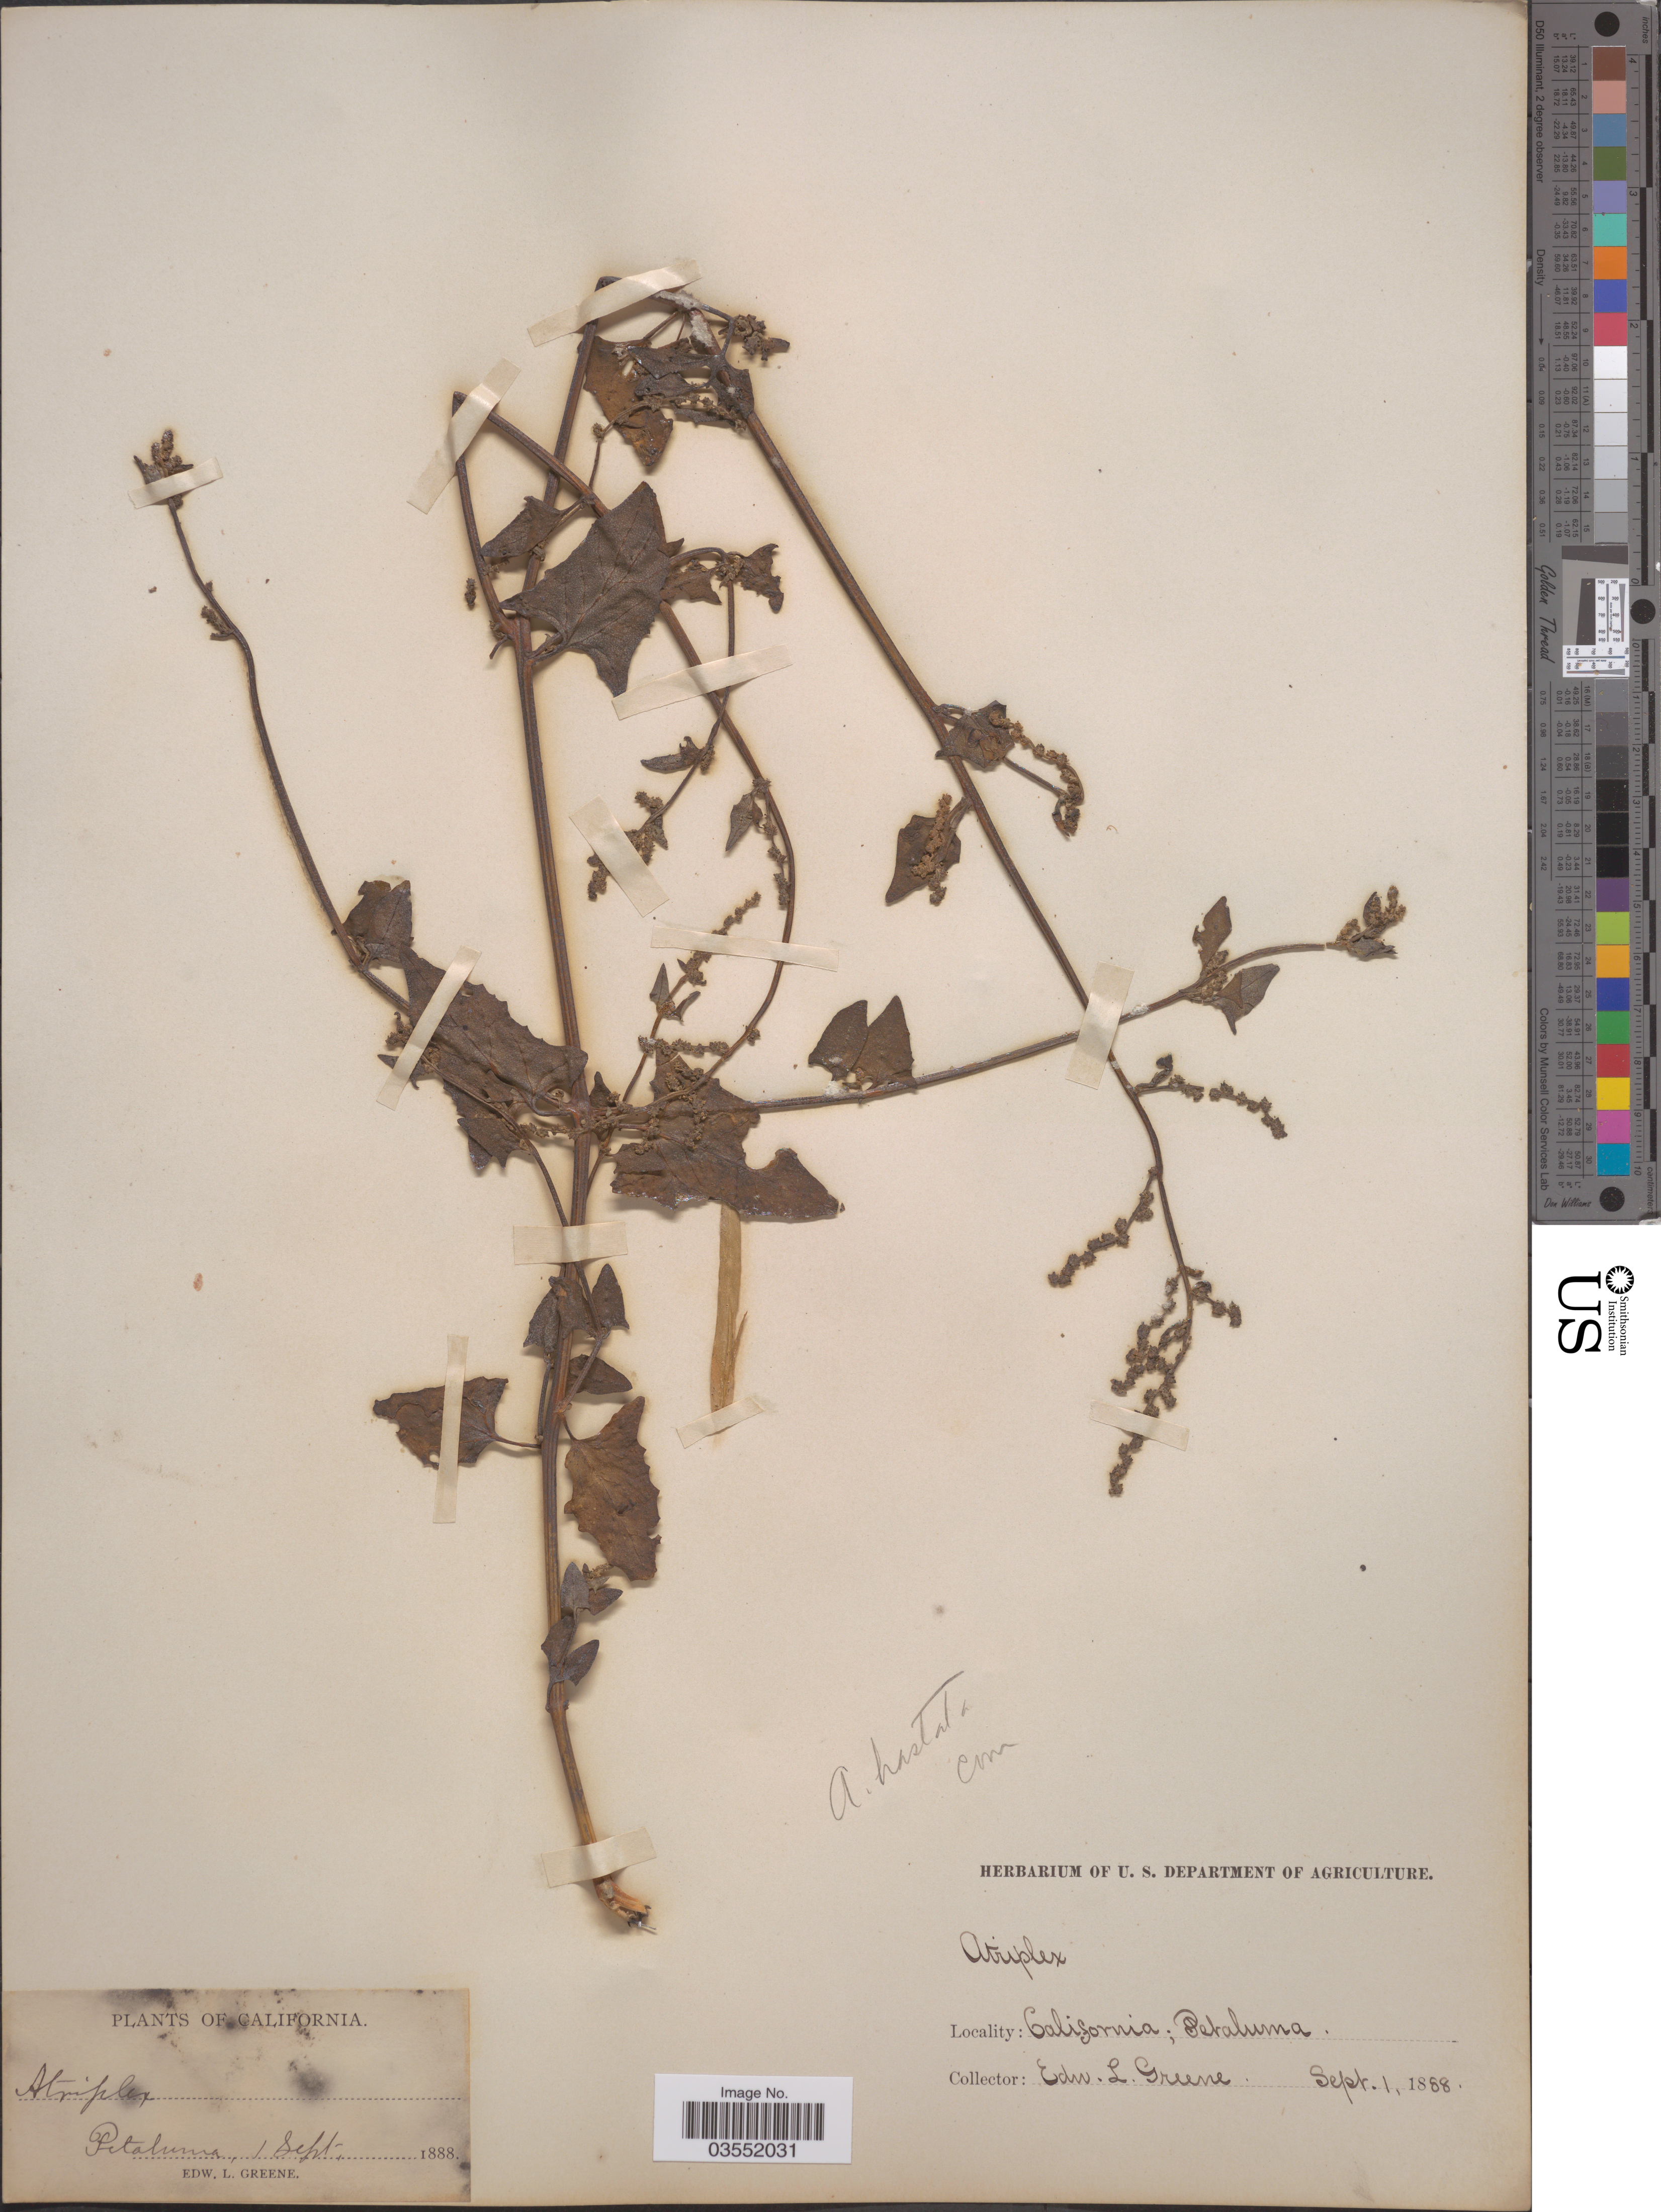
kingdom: Plantae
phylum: Tracheophyta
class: Magnoliopsida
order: Caryophyllales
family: Amaranthaceae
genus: Atriplex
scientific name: Atriplex hastata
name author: L.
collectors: E. L. Greene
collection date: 1888-09-01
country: United States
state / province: California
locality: Petaluma.